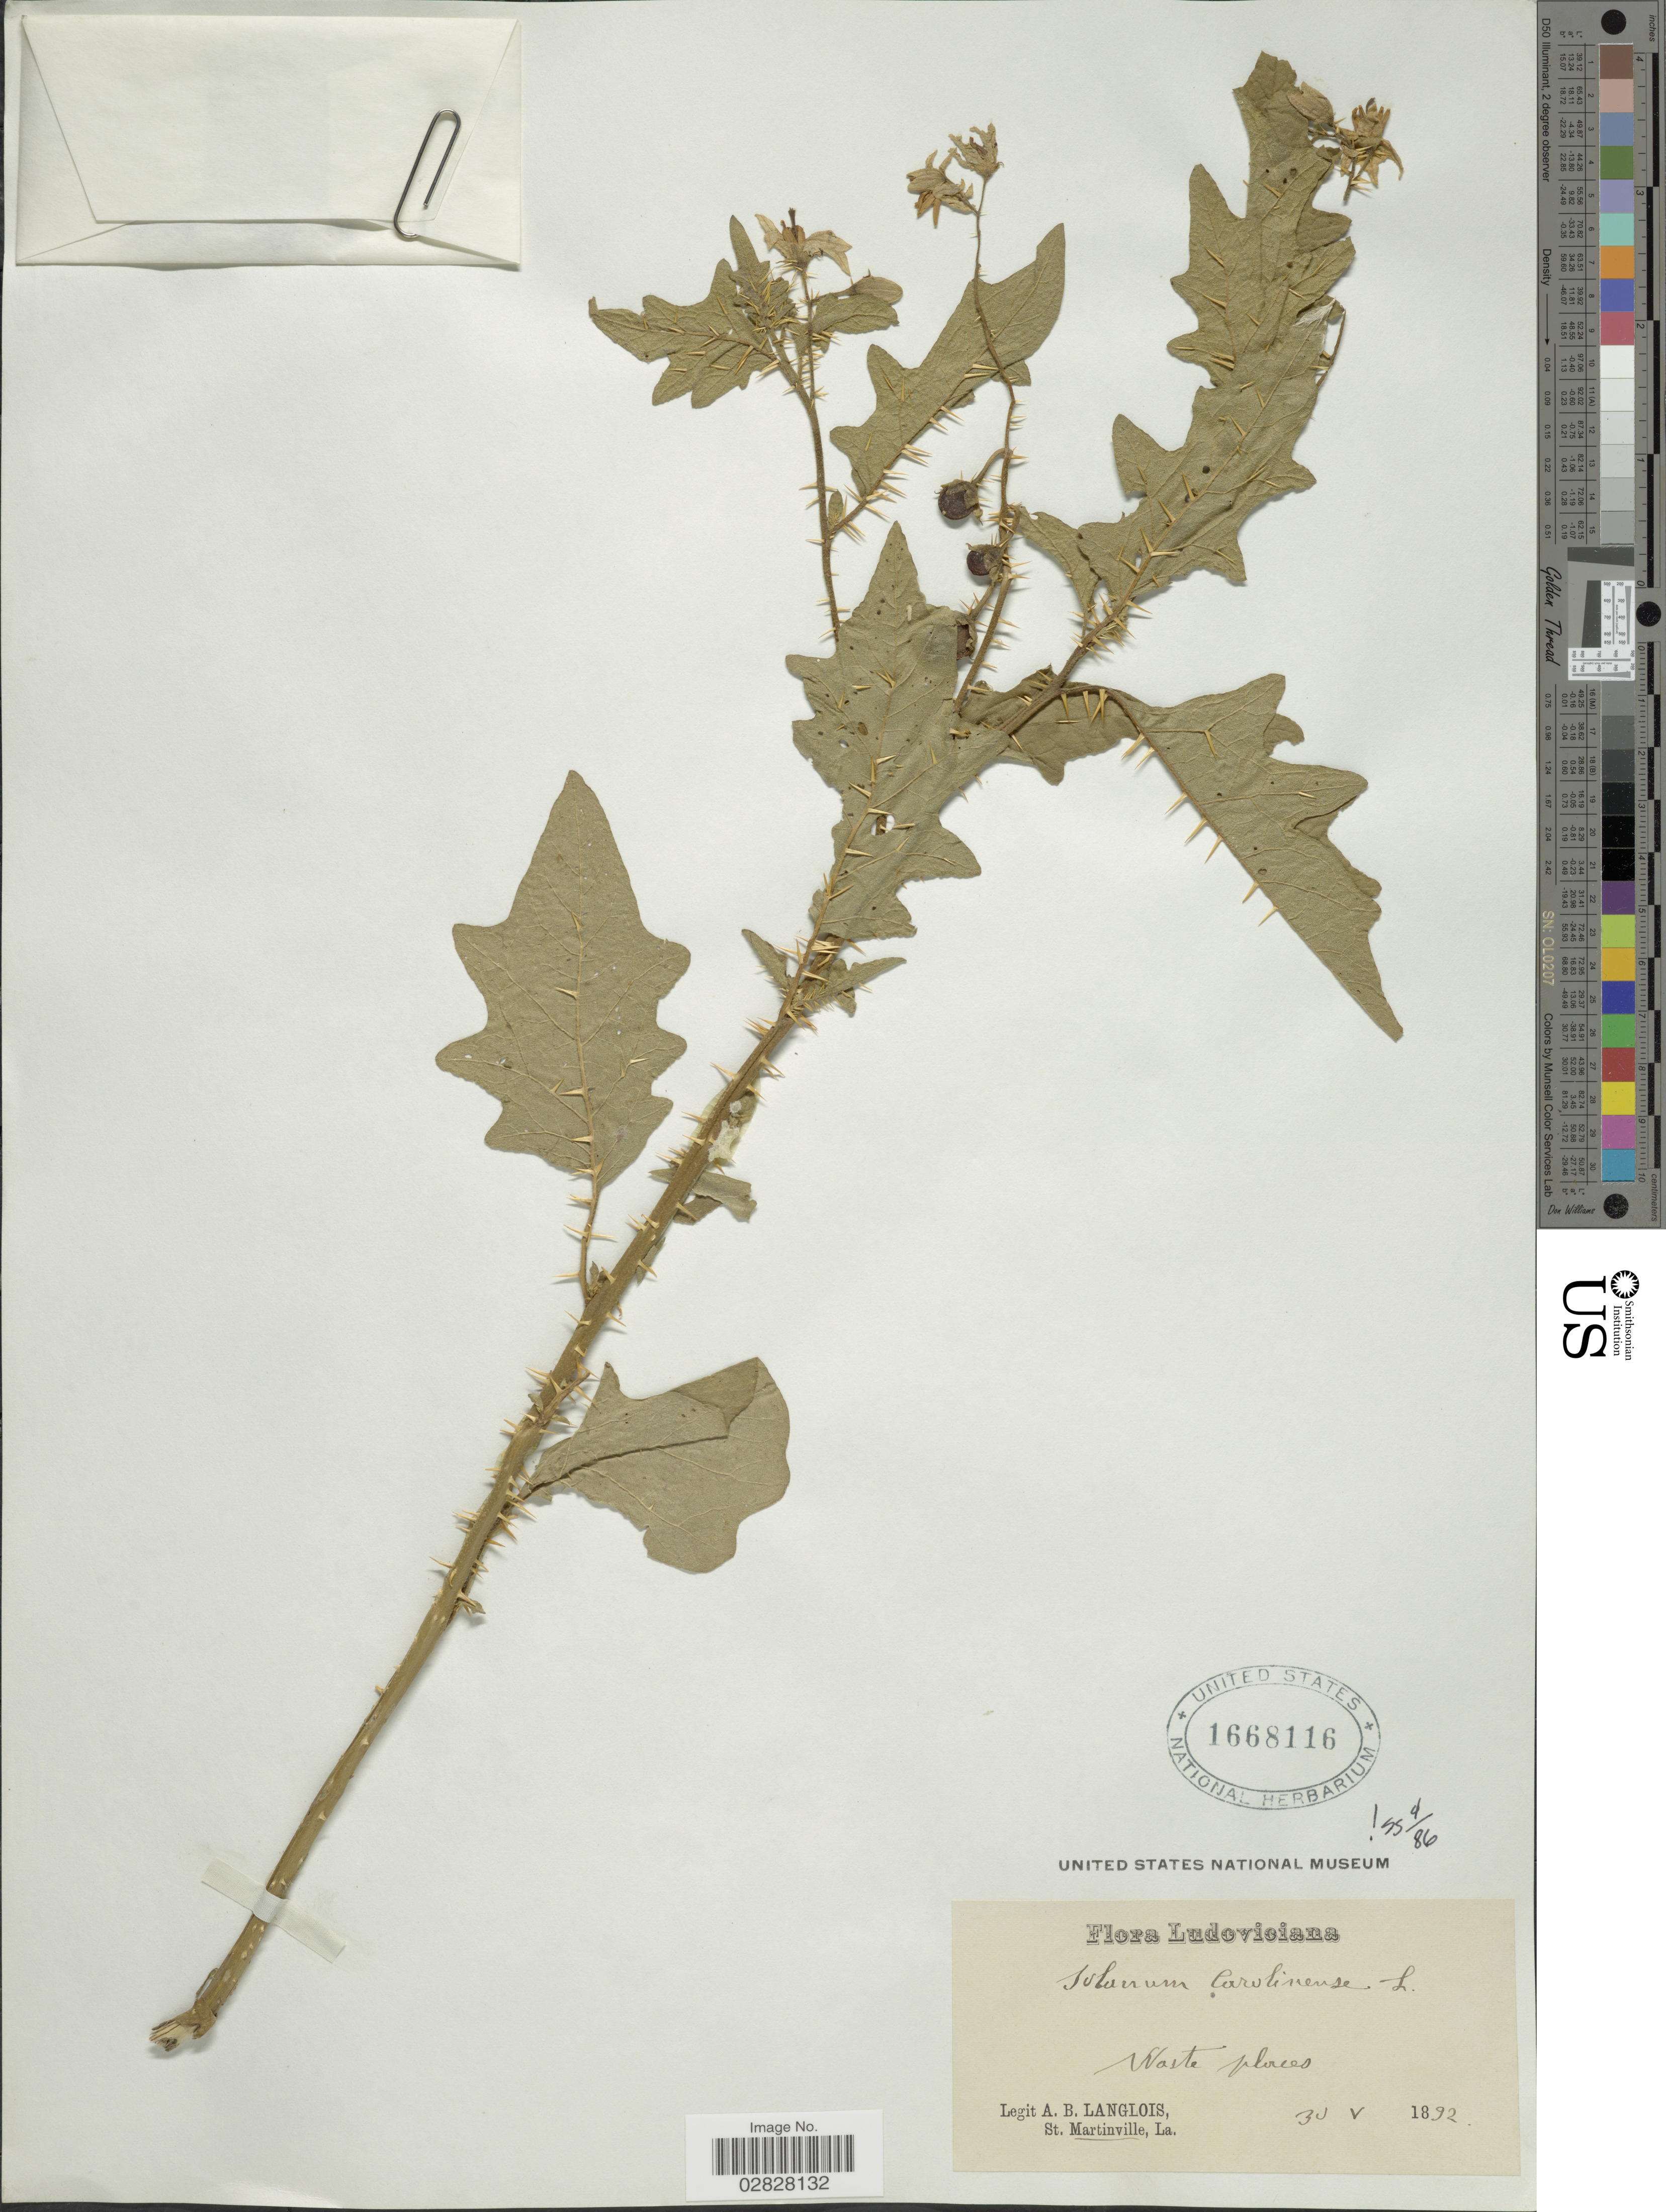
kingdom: Plantae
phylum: Tracheophyta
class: Magnoliopsida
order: Solanales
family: Solanaceae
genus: Solanum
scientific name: Solanum carolinense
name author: L.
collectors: A. Langlois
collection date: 1892-05-30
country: United States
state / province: Louisiana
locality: St. Martinville.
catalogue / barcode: US 1668116